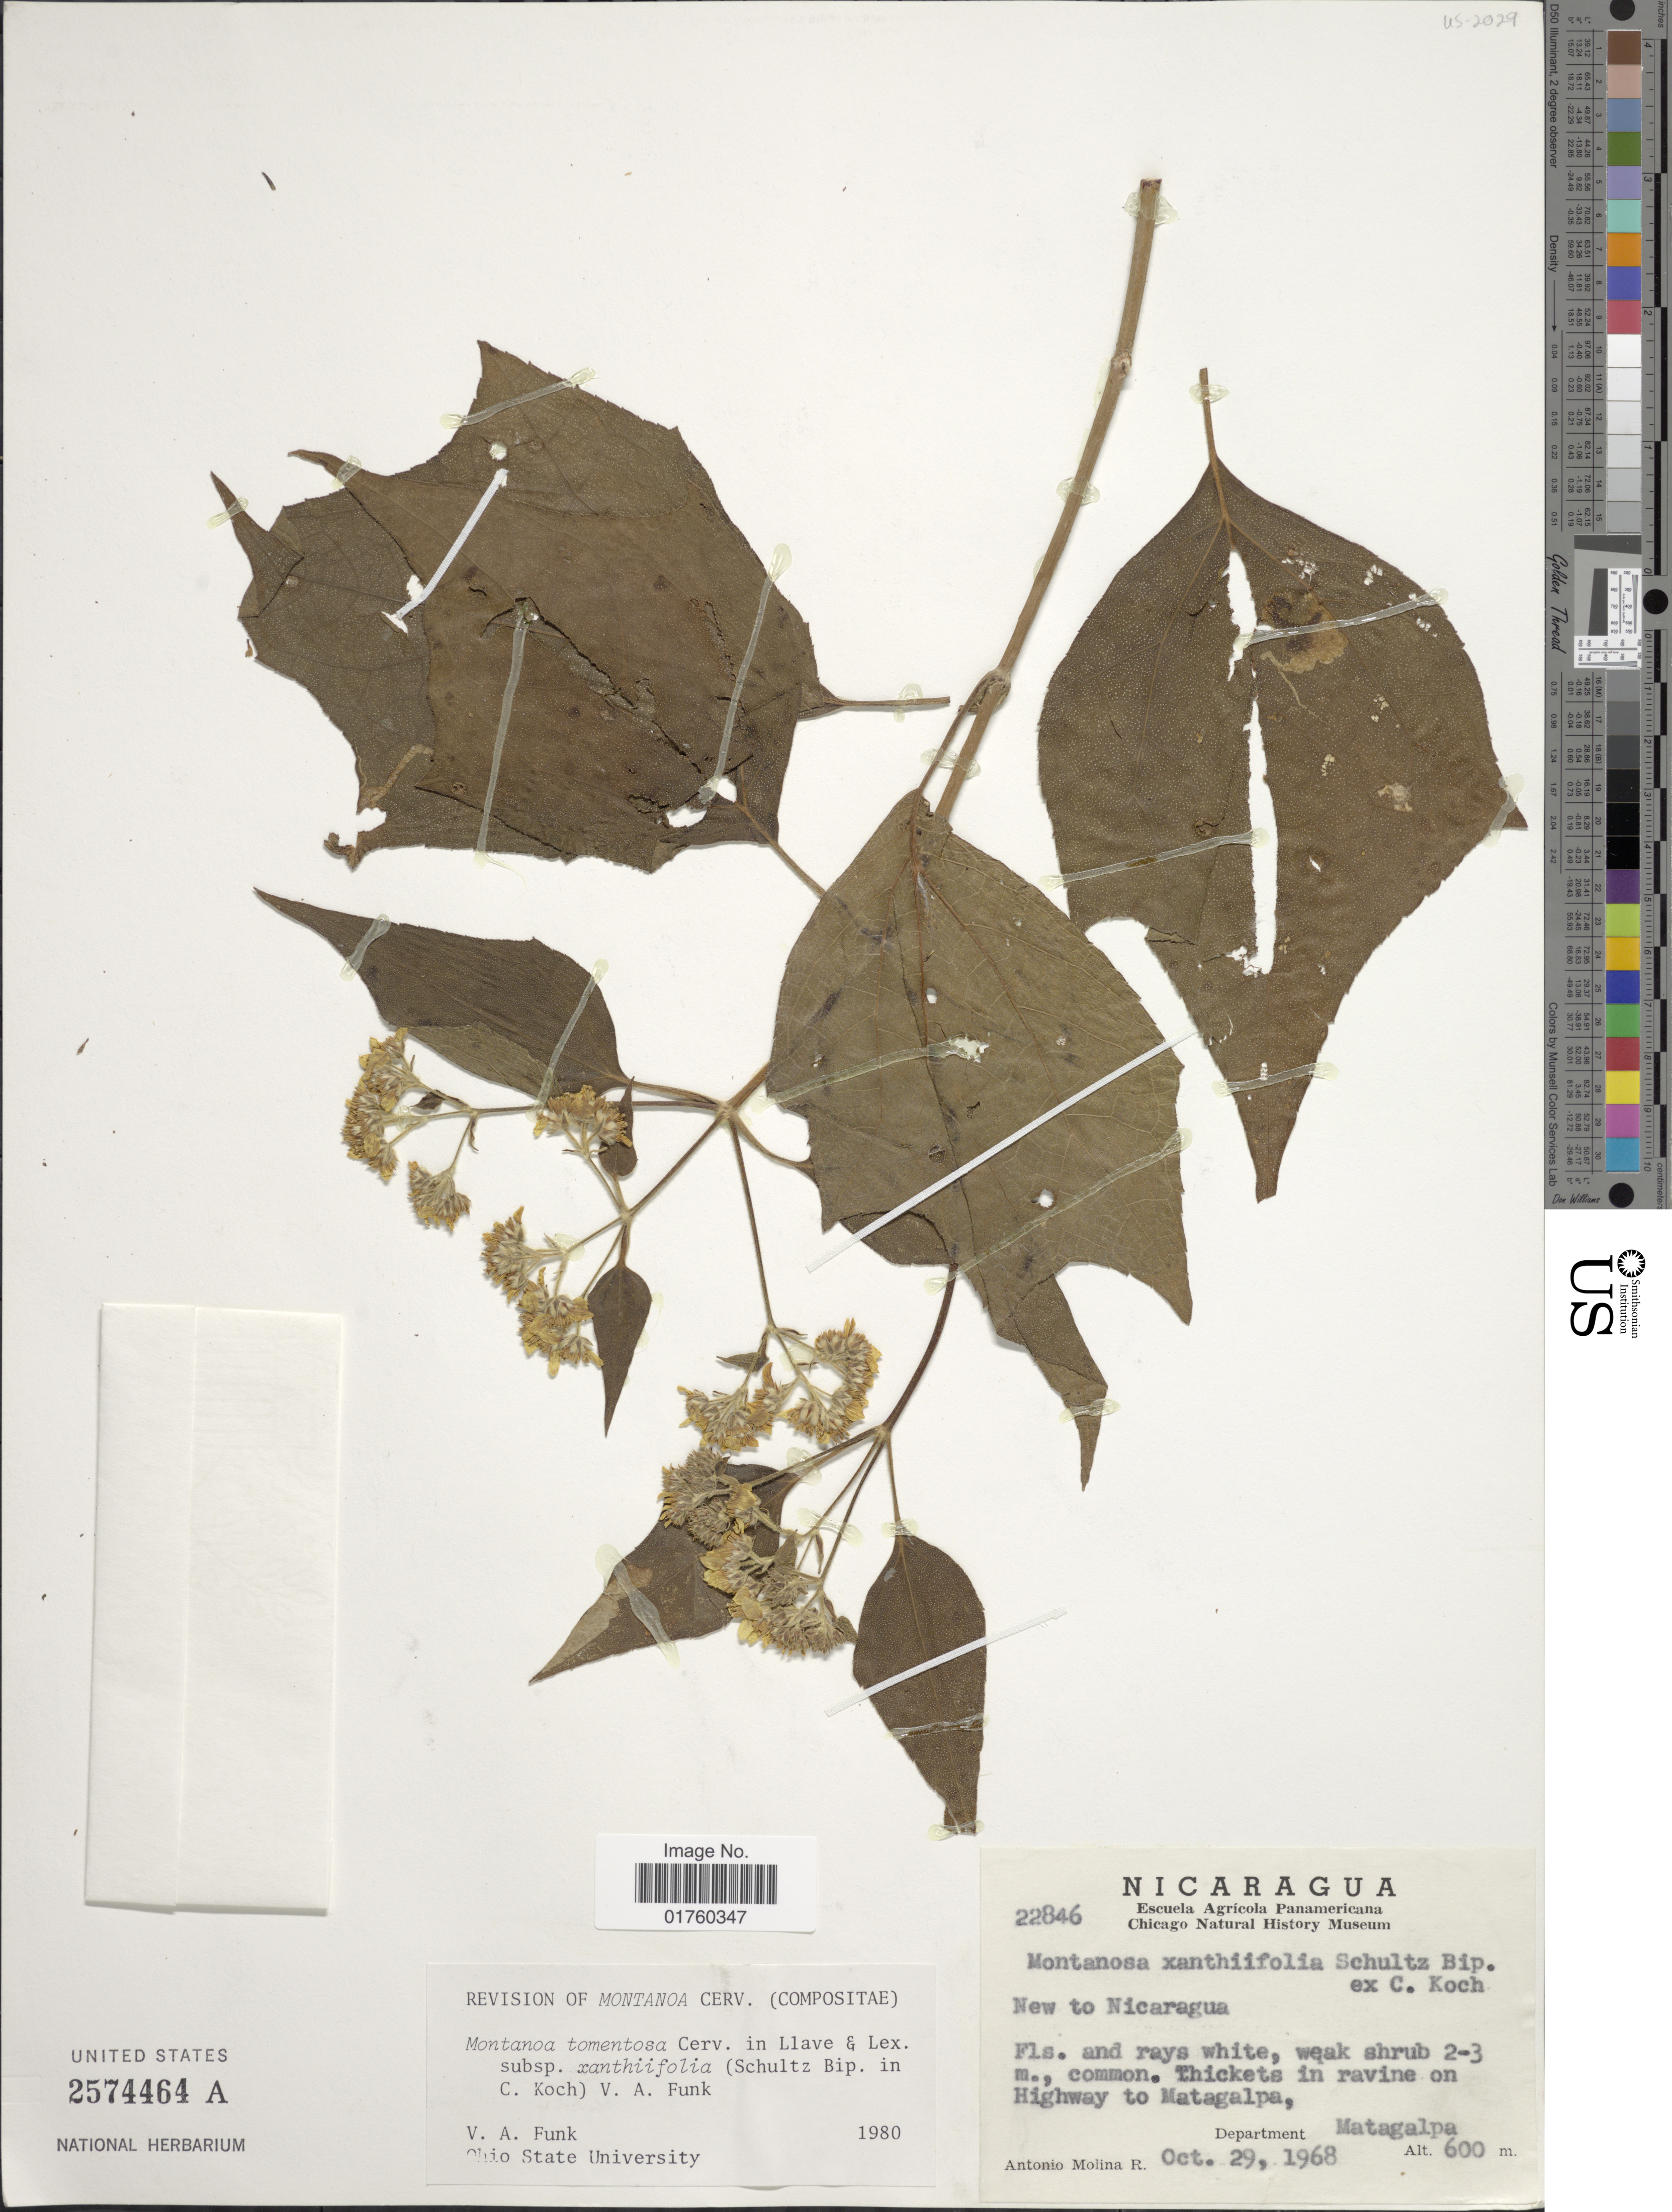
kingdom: Plantae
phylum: Tracheophyta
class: Magnoliopsida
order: Asterales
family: Asteraceae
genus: Montanoa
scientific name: Montanoa tomentosa subsp. xanthiifolia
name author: (Sch. Bip. in C. Koch) V.A. Funk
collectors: A. Molina R.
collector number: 22846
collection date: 1968-10-29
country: Nicaragua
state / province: Matagalpa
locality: Common, thickets in ravine on Highway to Matagalpa.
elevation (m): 600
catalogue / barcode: US 2574464A